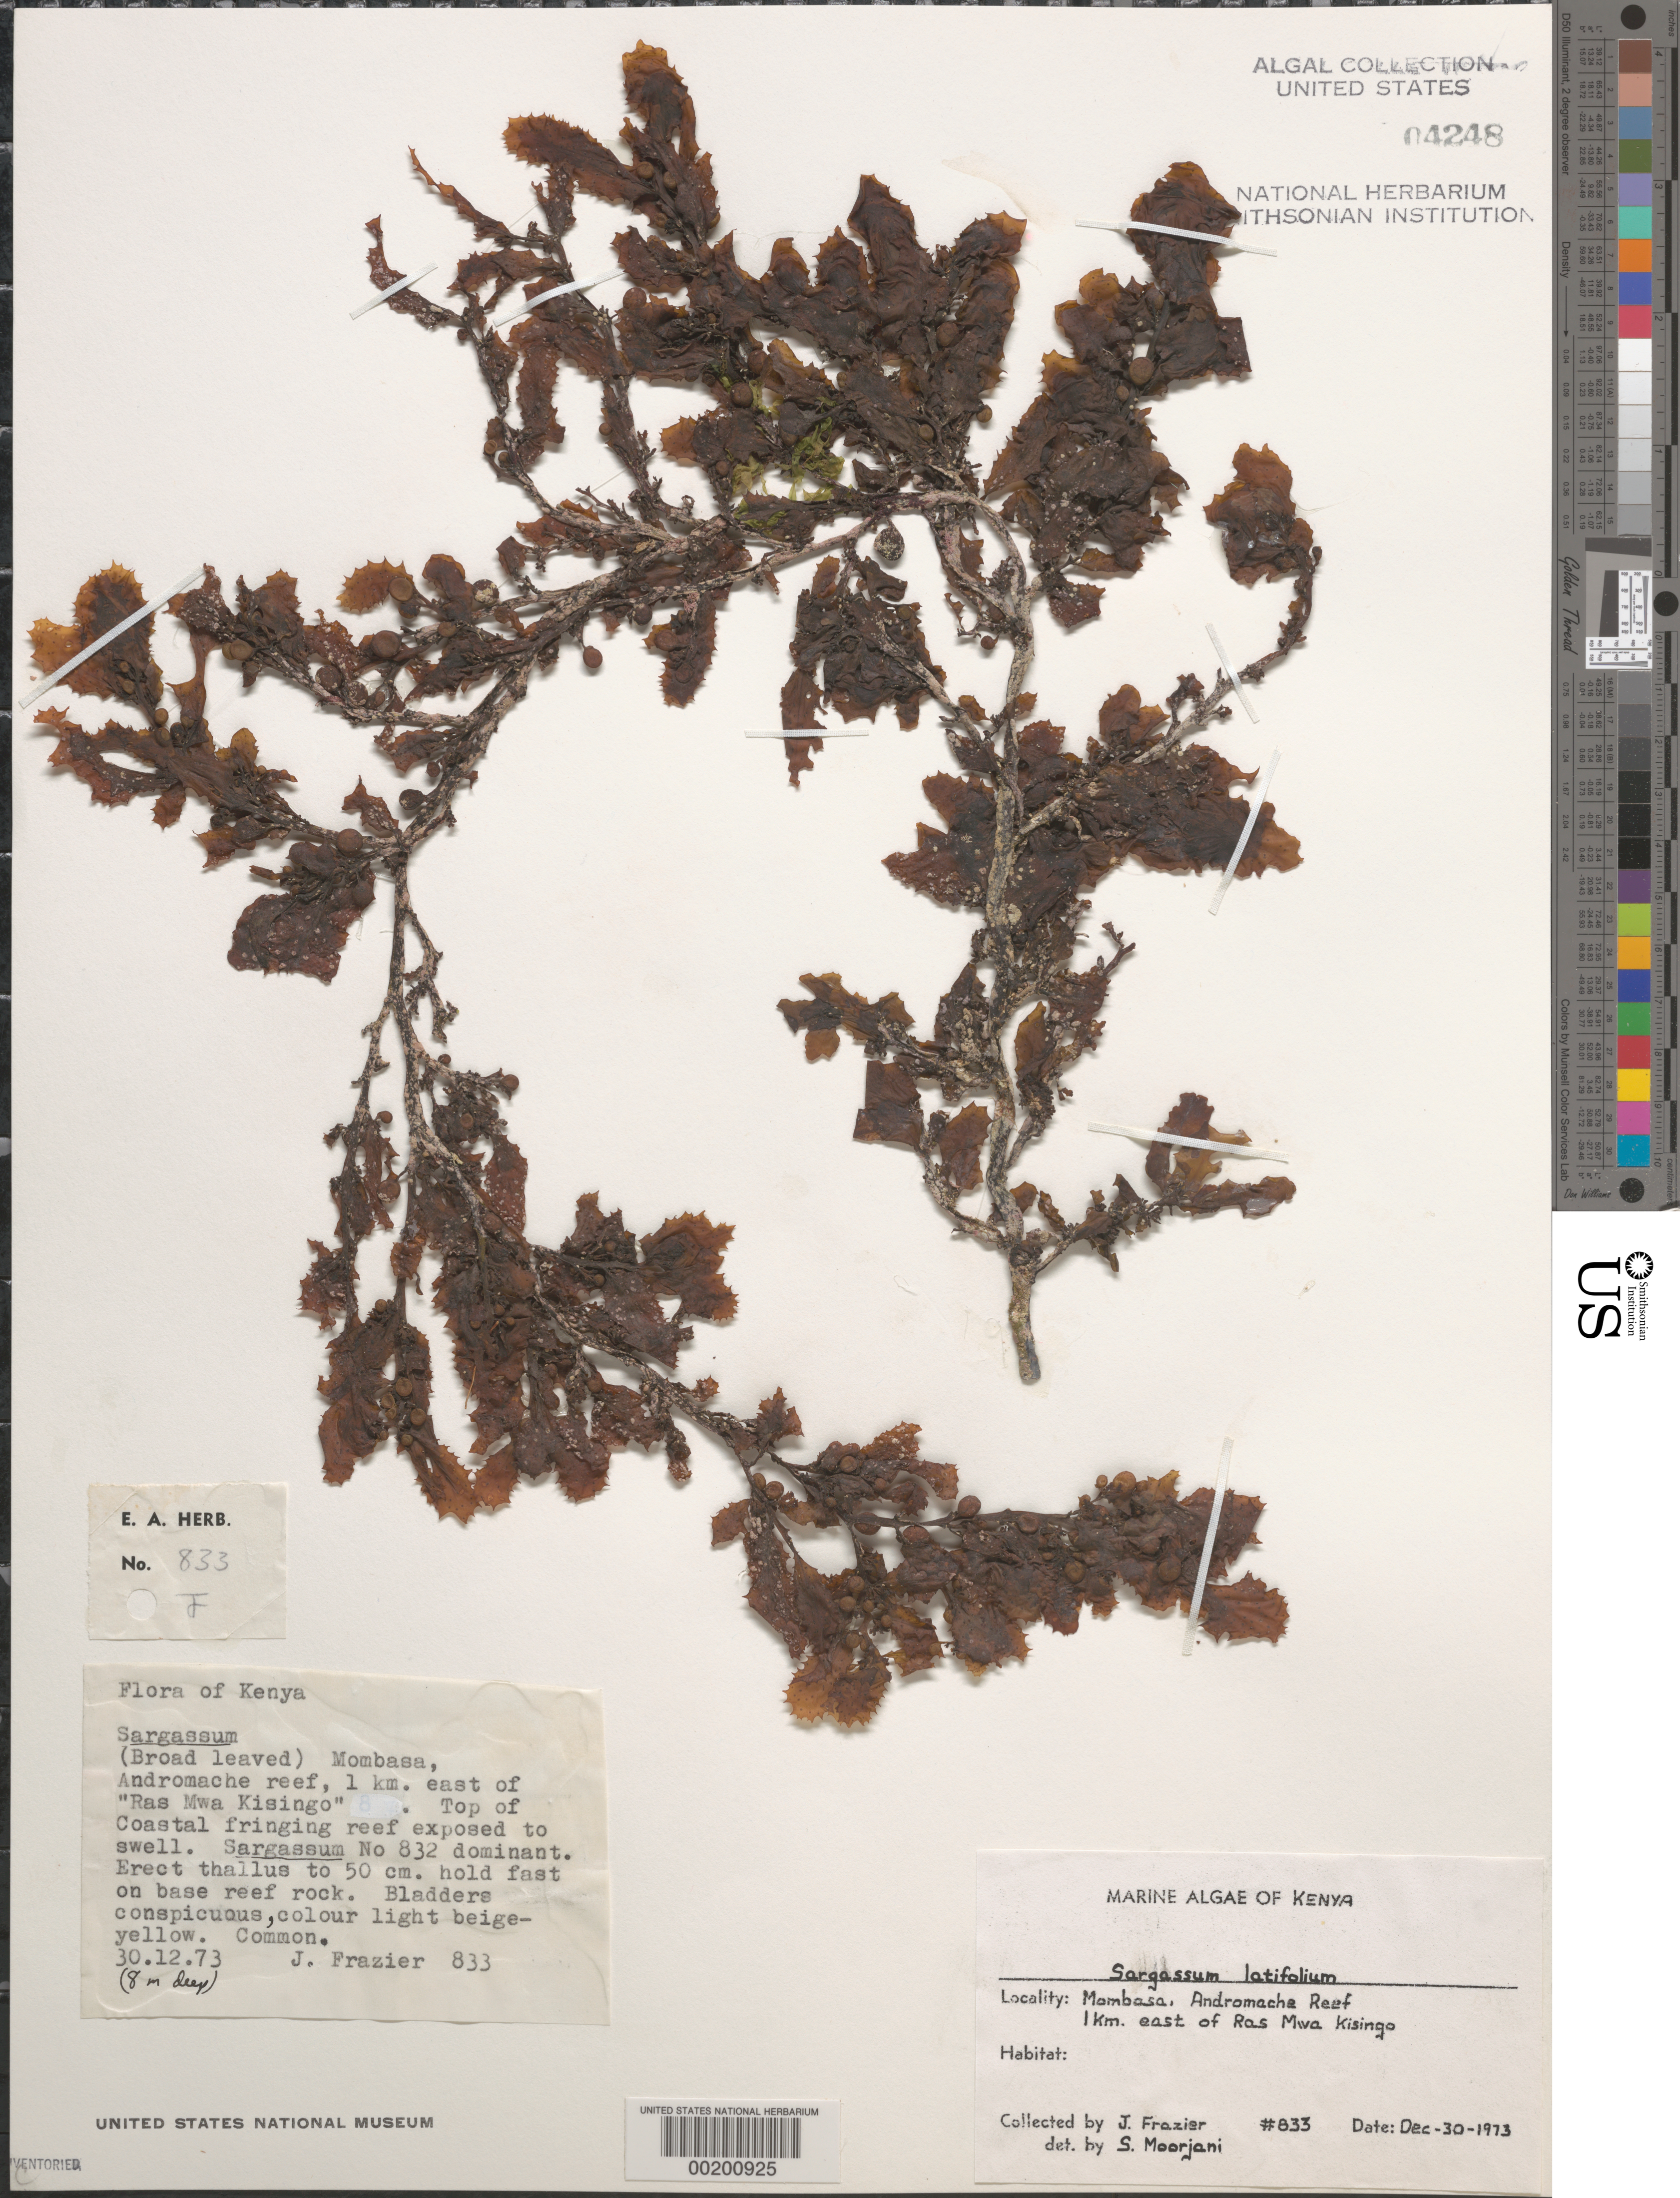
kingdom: Chromista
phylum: Ochrophyta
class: Phaeophyceae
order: Fucales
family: Sargassaceae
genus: Sargassum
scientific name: Sargassum latifolium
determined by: Moorjani, S.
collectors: J. Frazier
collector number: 833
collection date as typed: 30 Dec 1973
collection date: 1973-12-30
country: Kenya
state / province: Mombasa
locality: Andromache Reef, 1 km east of Ras Mwa Kisingo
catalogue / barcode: US 4248